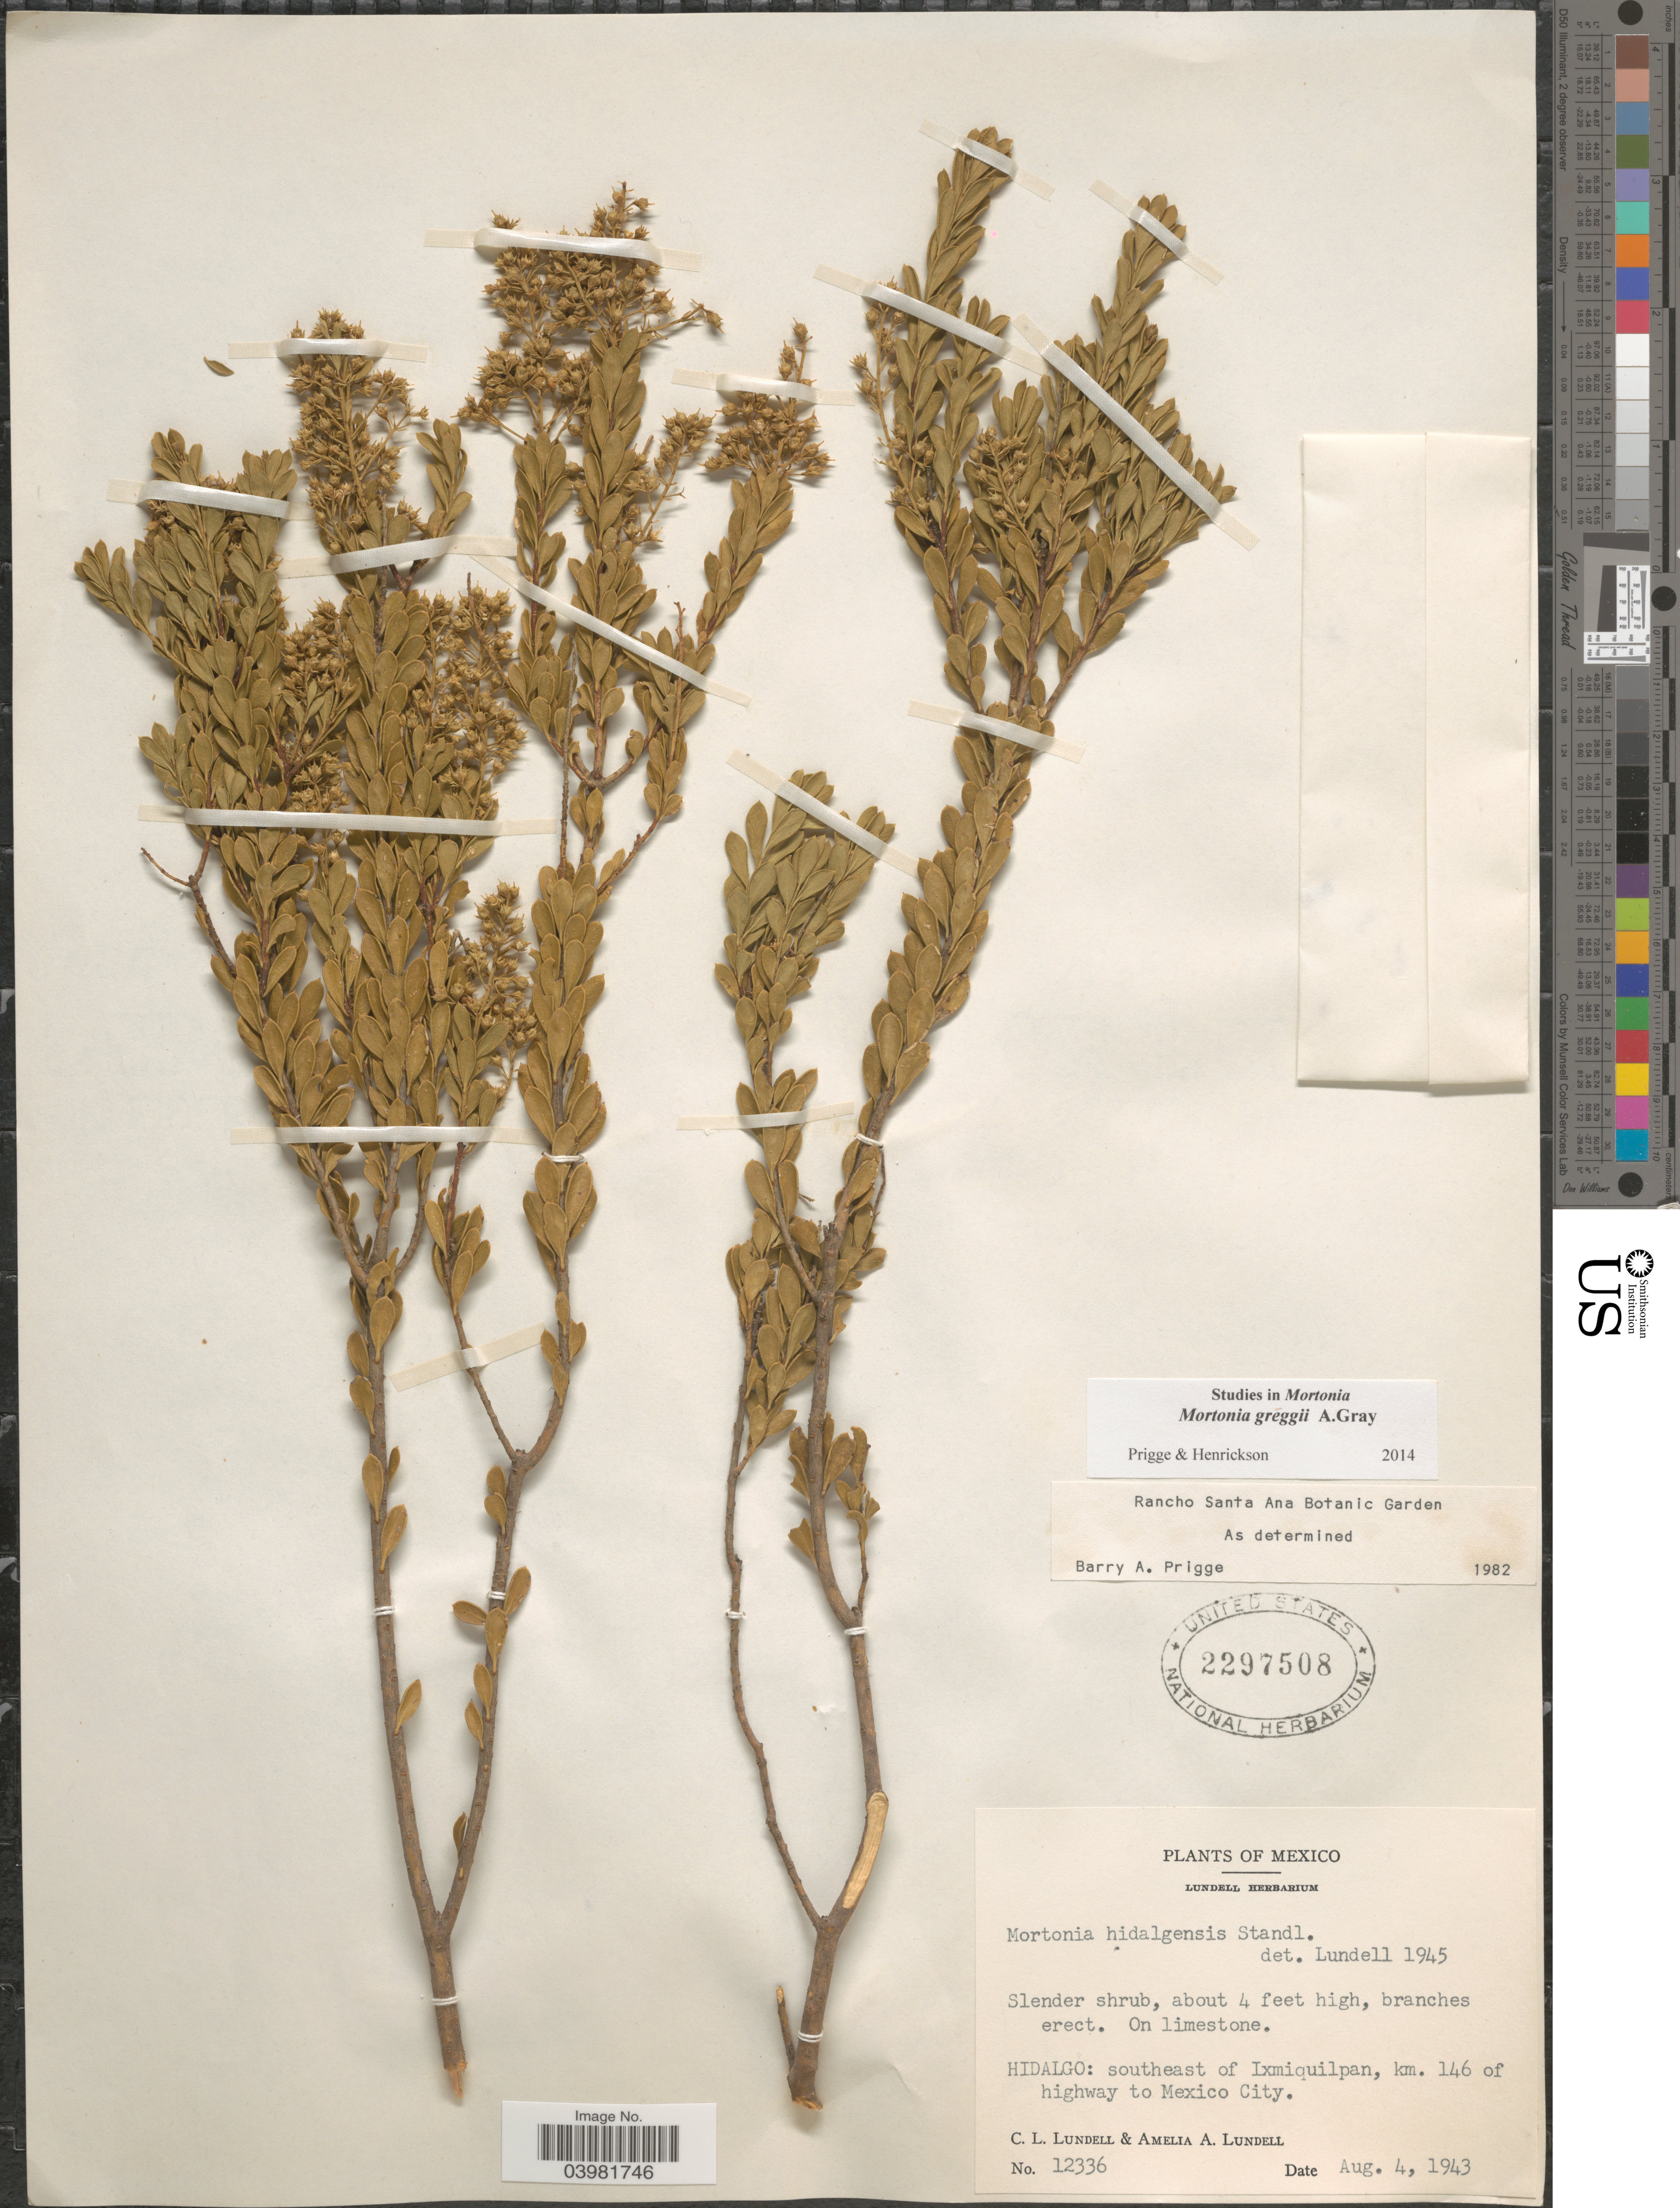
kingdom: Plantae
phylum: Tracheophyta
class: Magnoliopsida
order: Celastrales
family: Celastraceae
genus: Mortonia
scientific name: Mortonia greggii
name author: A. Gray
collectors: C. L. Lundell & A. A. Lundell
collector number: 12336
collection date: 1943-08-04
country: Mexico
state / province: Hidalgo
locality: Southeast of Ixmiquilpan, km. 146 of highway to Mexico City.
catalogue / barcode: US 2297508